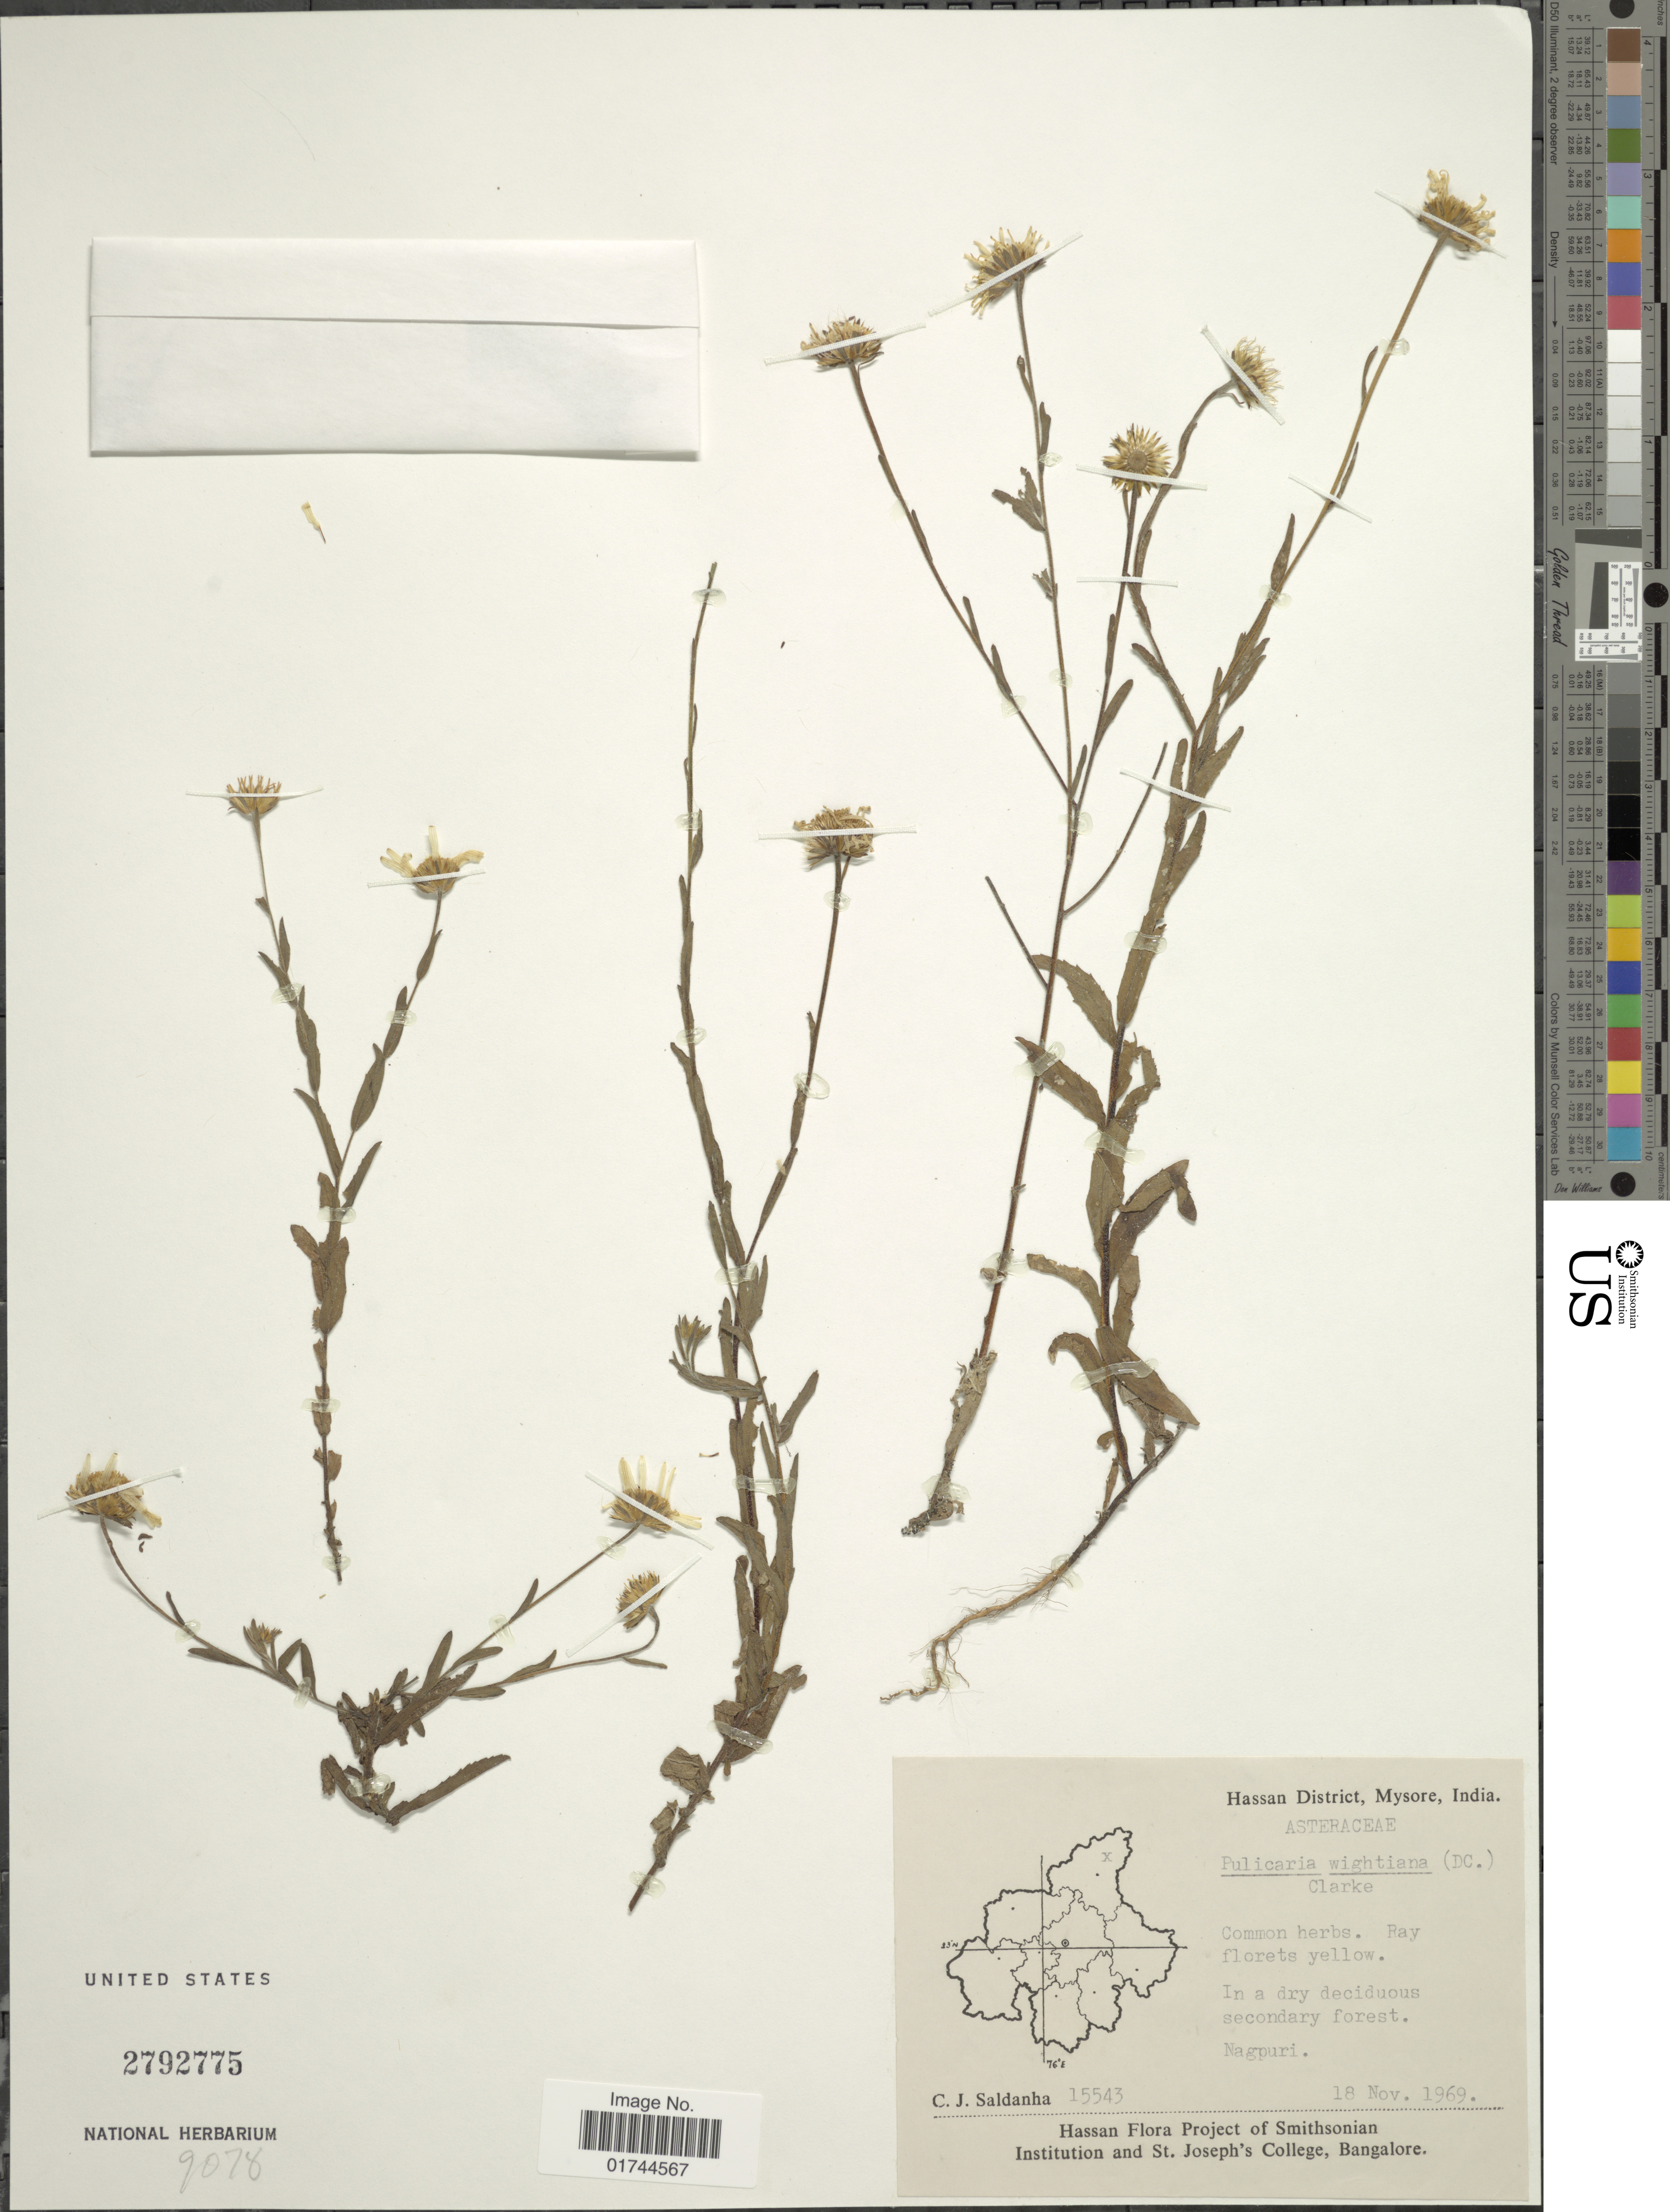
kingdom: Plantae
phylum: Tracheophyta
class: Magnoliopsida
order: Asterales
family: Asteraceae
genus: Pulicaria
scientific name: Pulicaria wightiana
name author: (DC.) C.B. Clarke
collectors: C. J. Saldanha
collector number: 15543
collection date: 1969-11-18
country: India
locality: Hassan District, Mysore, Nagpuri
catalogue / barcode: US 2792775